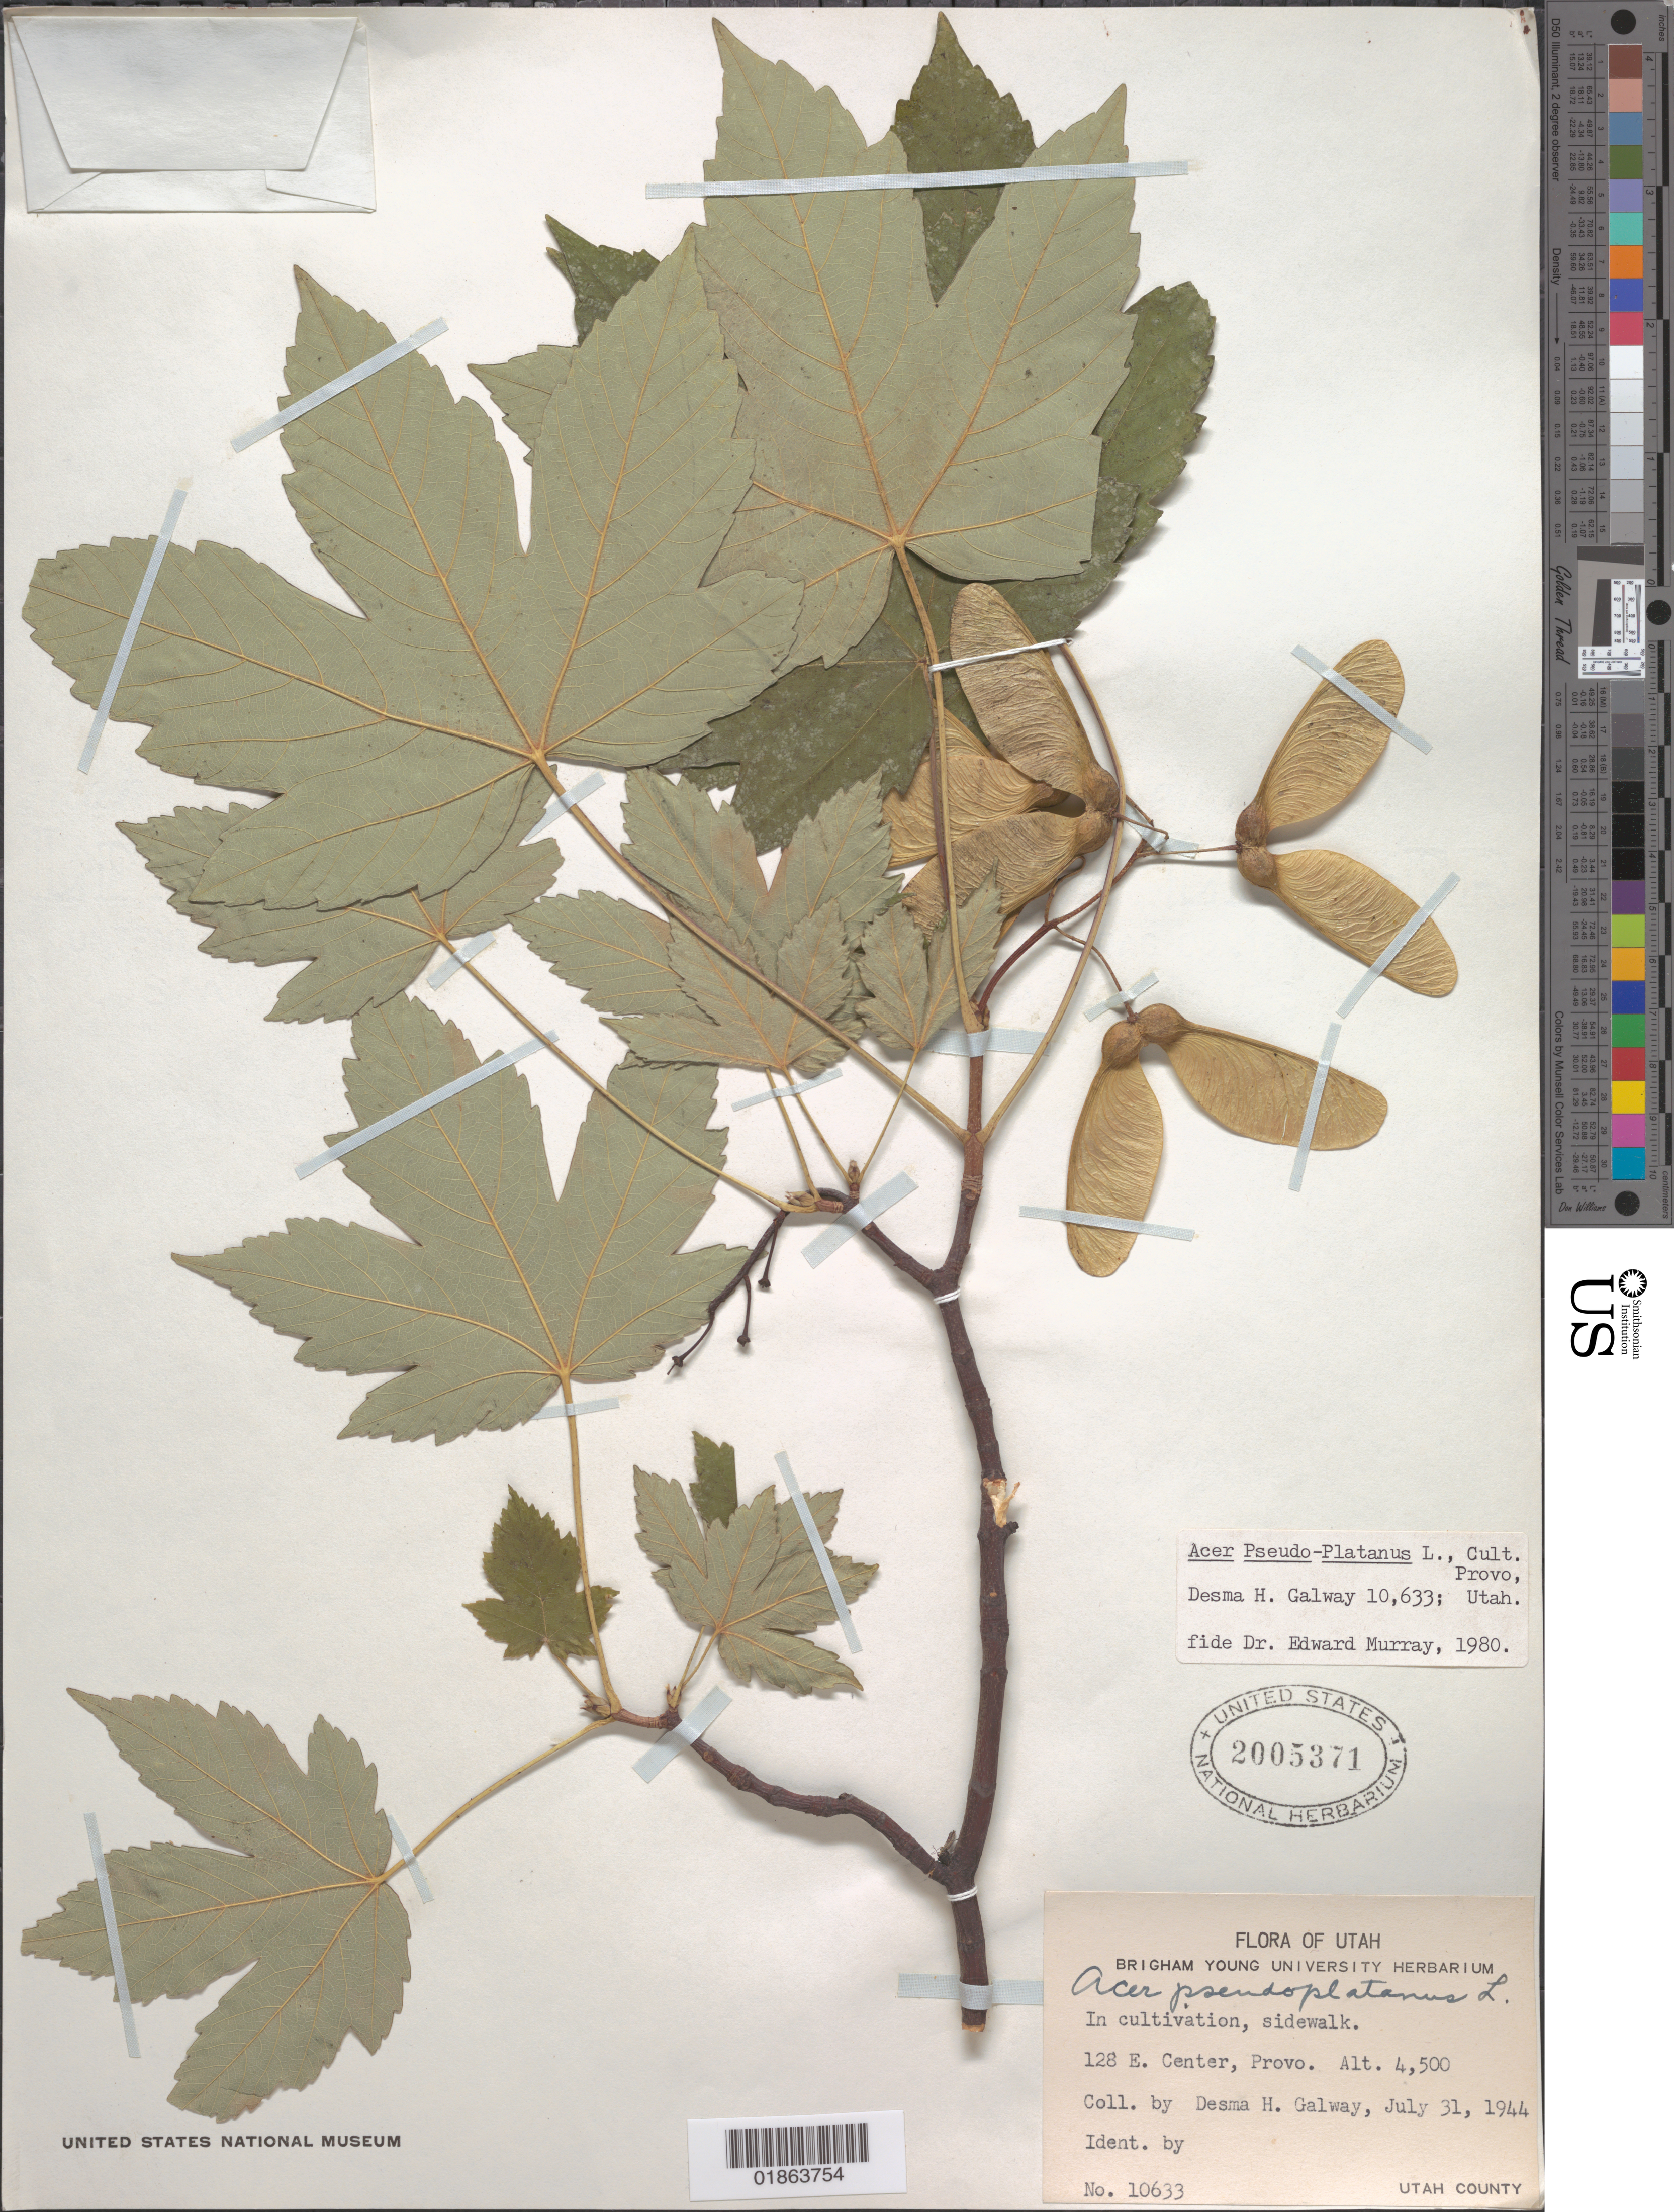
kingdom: Plantae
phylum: Tracheophyta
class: Magnoliopsida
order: Sapindales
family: Sapindaceae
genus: Acer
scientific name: Acer pseudoplatanus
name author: L.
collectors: D. Galway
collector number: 10633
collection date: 1944-07-31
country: United States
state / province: Utah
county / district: Utah County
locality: Provo, 128 E Center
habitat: Sidewalk. Cultivated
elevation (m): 1372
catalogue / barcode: US 2005371